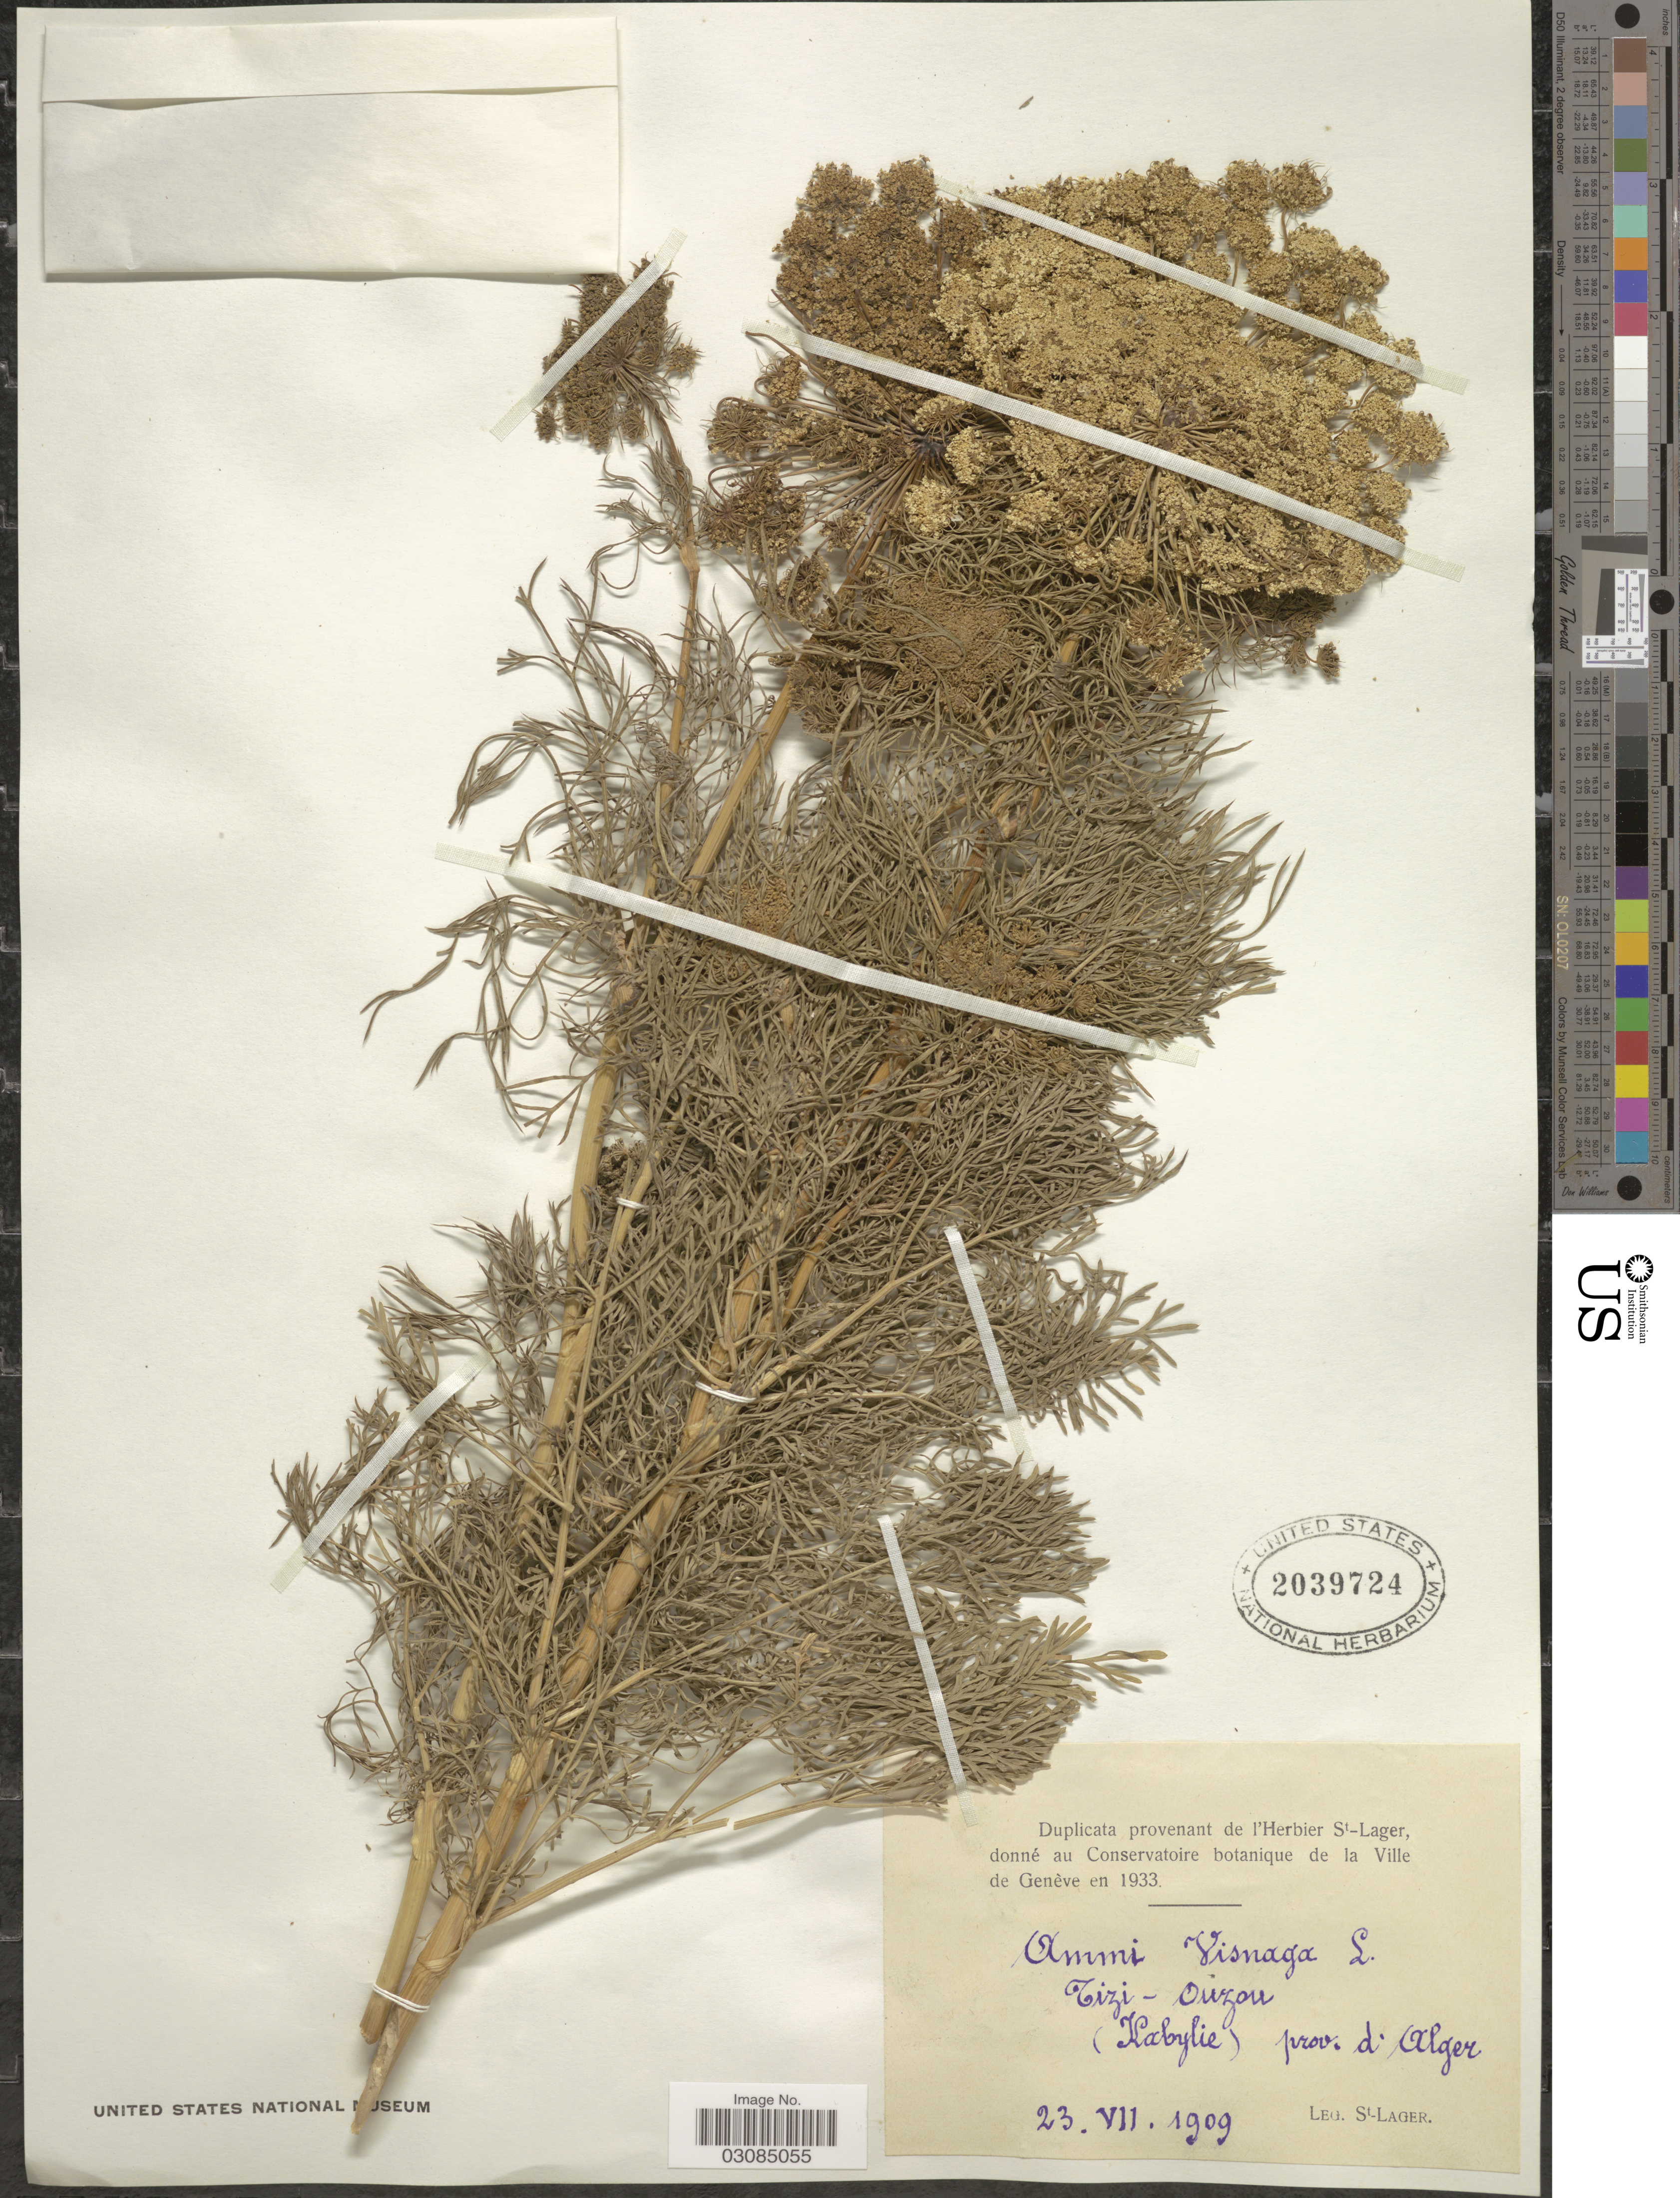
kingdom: Plantae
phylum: Tracheophyta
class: Magnoliopsida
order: Apiales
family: Apiaceae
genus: Ammi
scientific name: Ammi visnaga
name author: (L.) Lam.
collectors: S. Lager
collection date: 1909-07-23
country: Algeria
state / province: Tizi Ouzou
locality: (Kabylie). prov. d'Alger.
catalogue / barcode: US 2039724